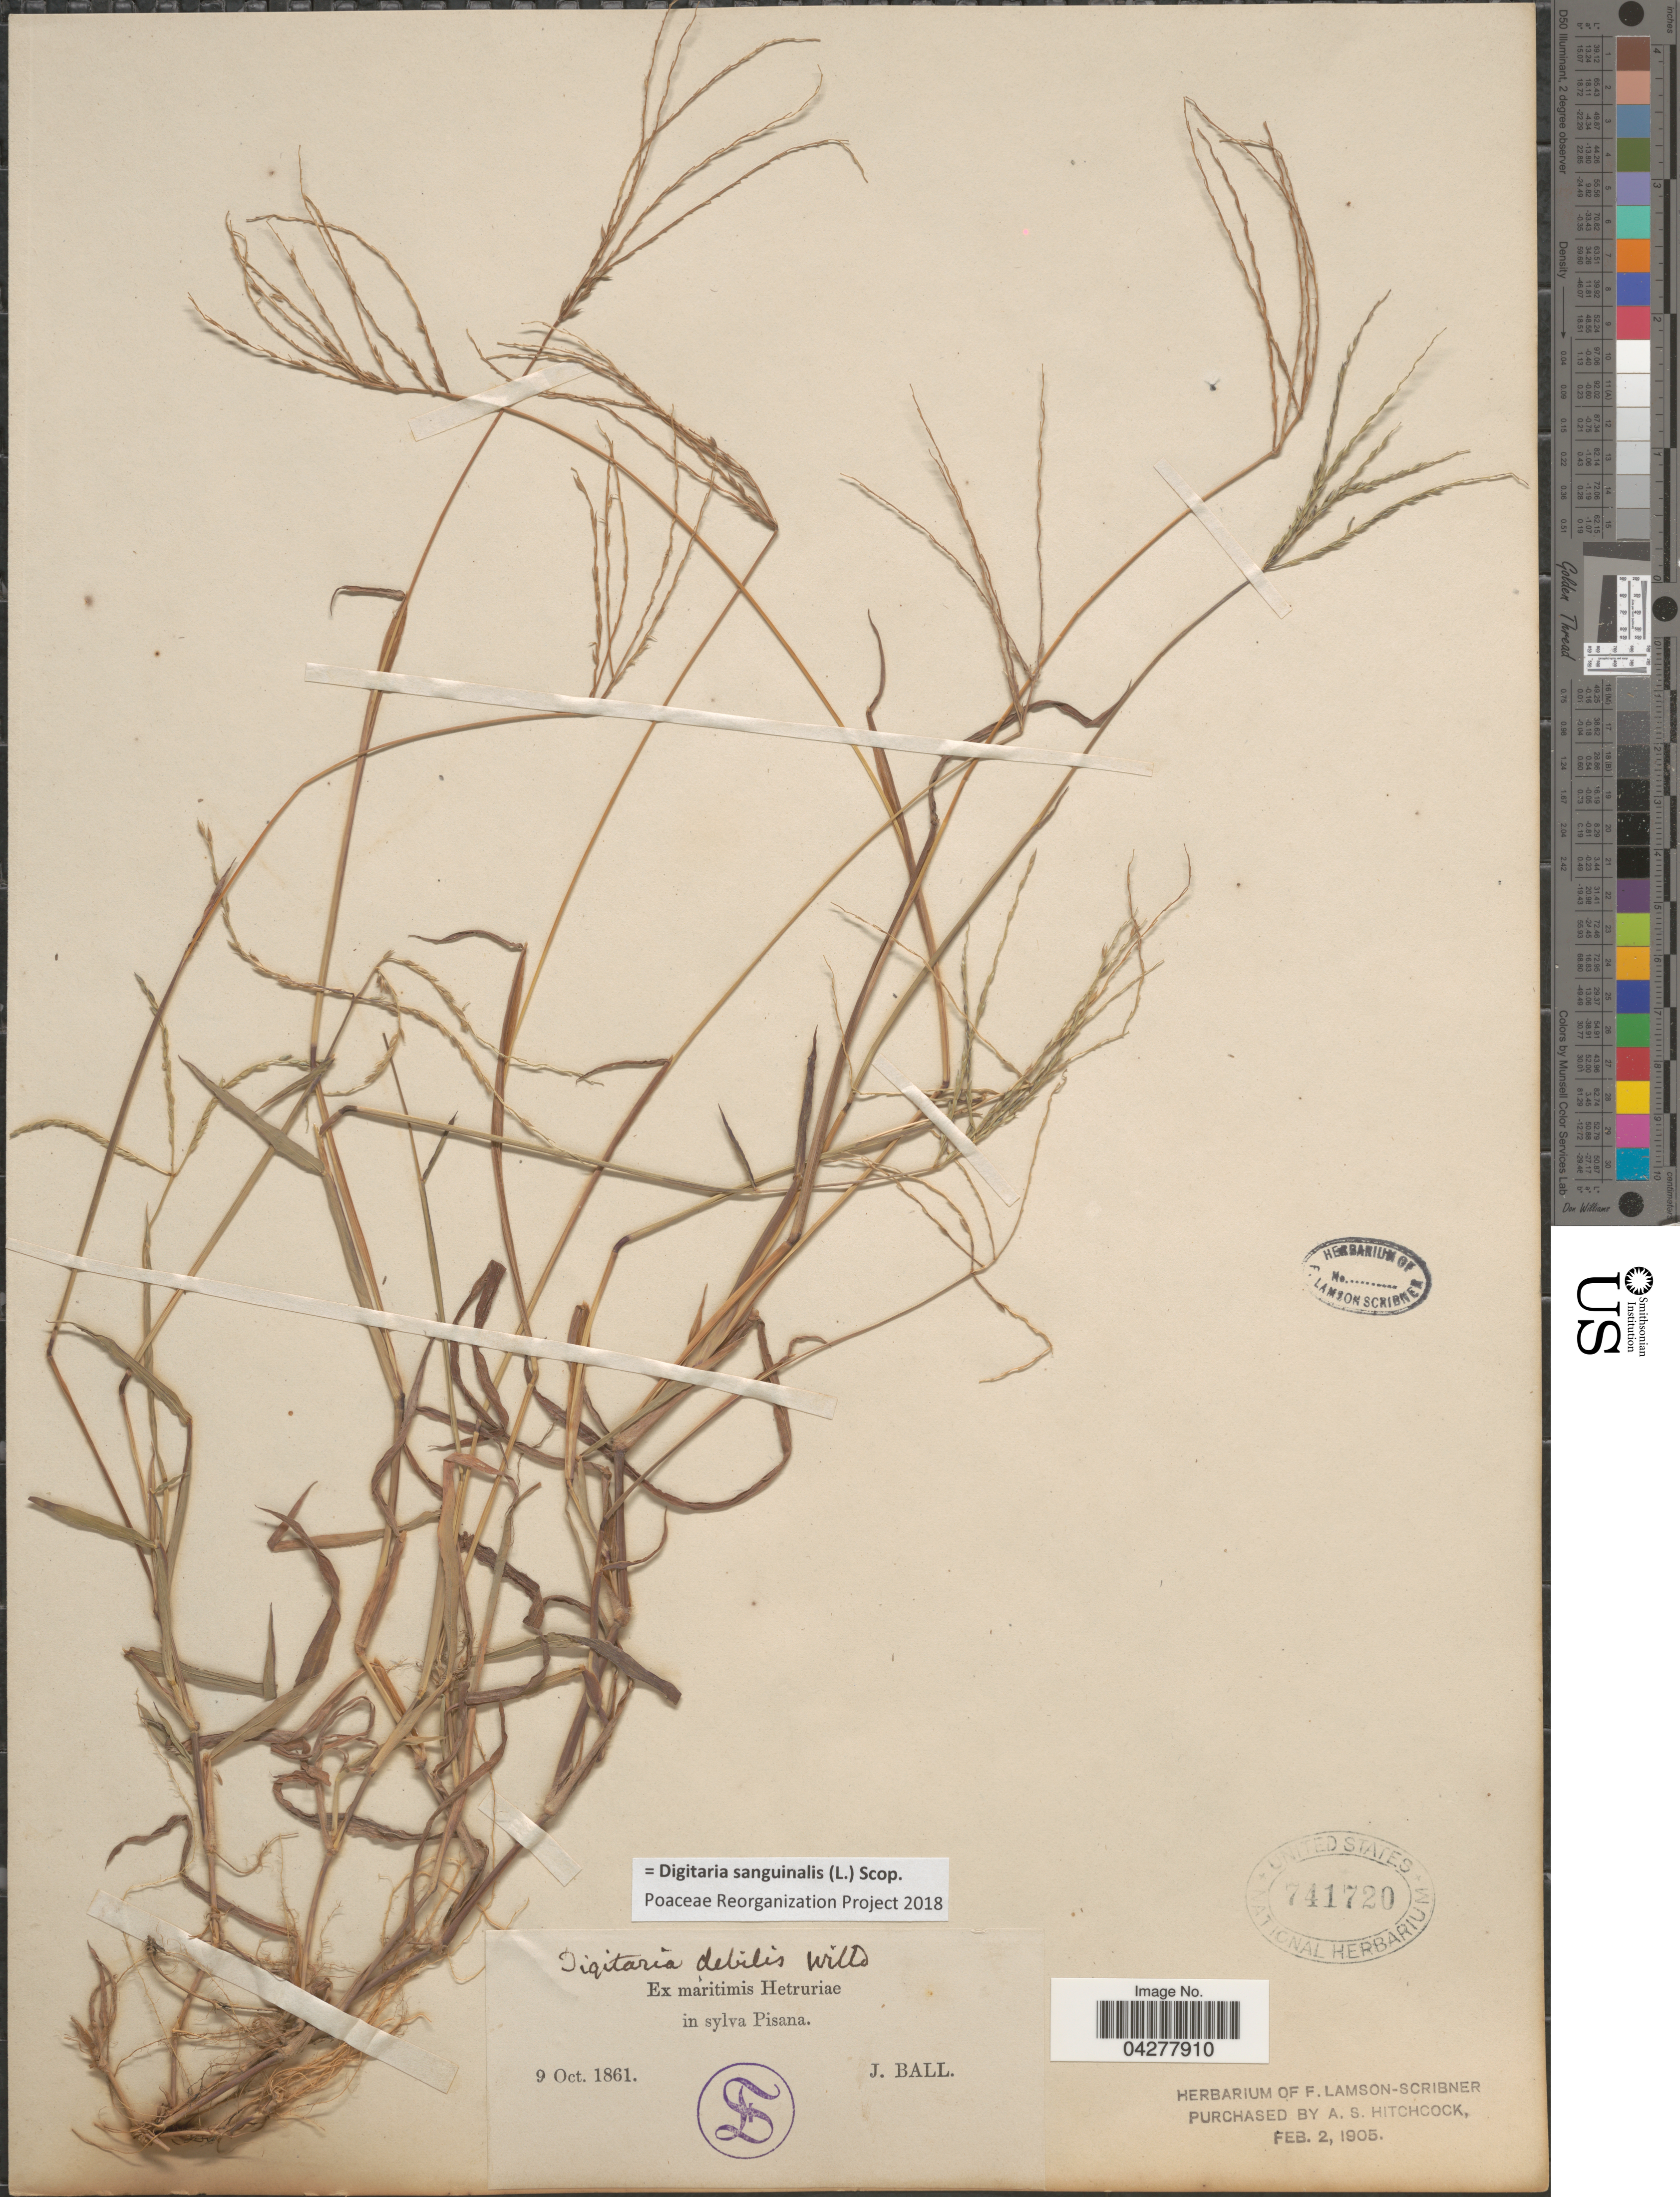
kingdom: Plantae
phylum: Tracheophyta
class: Liliopsida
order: Poales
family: Poaceae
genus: Digitaria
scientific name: Digitaria sanguinalis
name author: (L.) Scop.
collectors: J. Ball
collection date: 1861-10-09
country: Italy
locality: Ex maritimis Hetruriae in sylva Pisana.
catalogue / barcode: US 741720